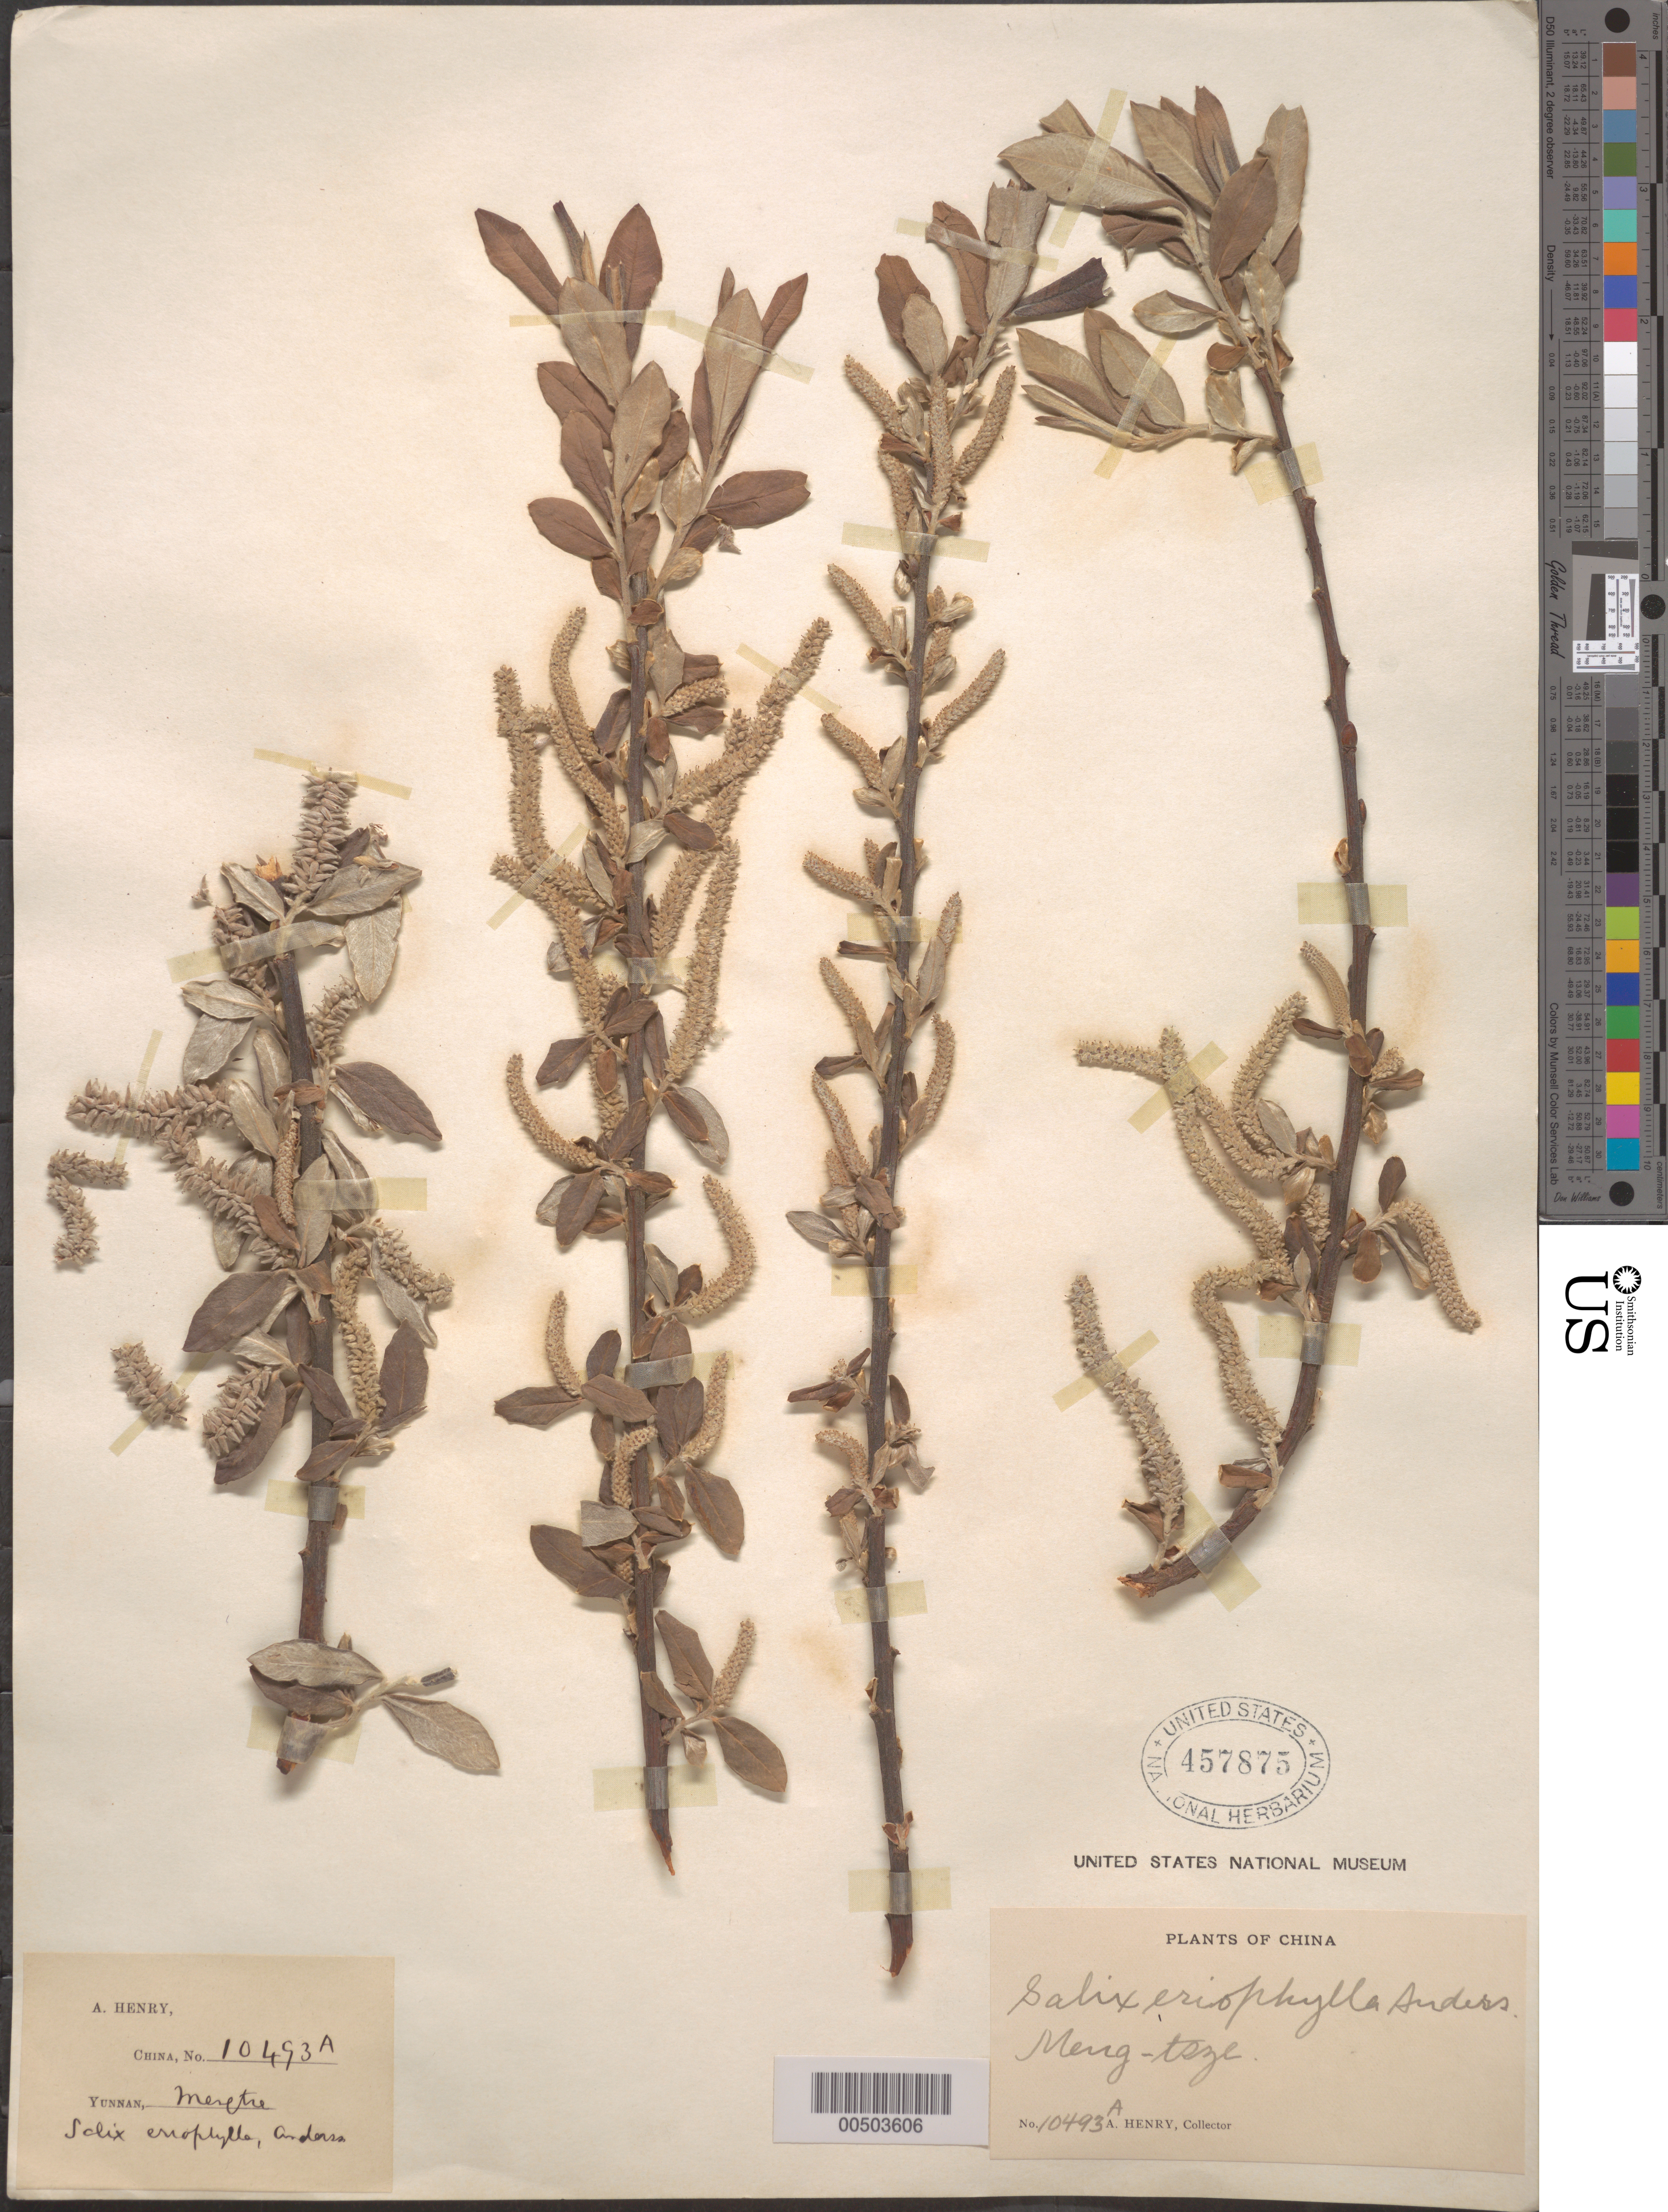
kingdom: Plantae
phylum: Tracheophyta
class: Magnoliopsida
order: Malpighiales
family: Salicaceae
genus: Salix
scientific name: Salix eriophylla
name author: Andersson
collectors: A. Henry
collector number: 10493 A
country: China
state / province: Yunnan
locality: Meng-tsze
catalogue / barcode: US 457875